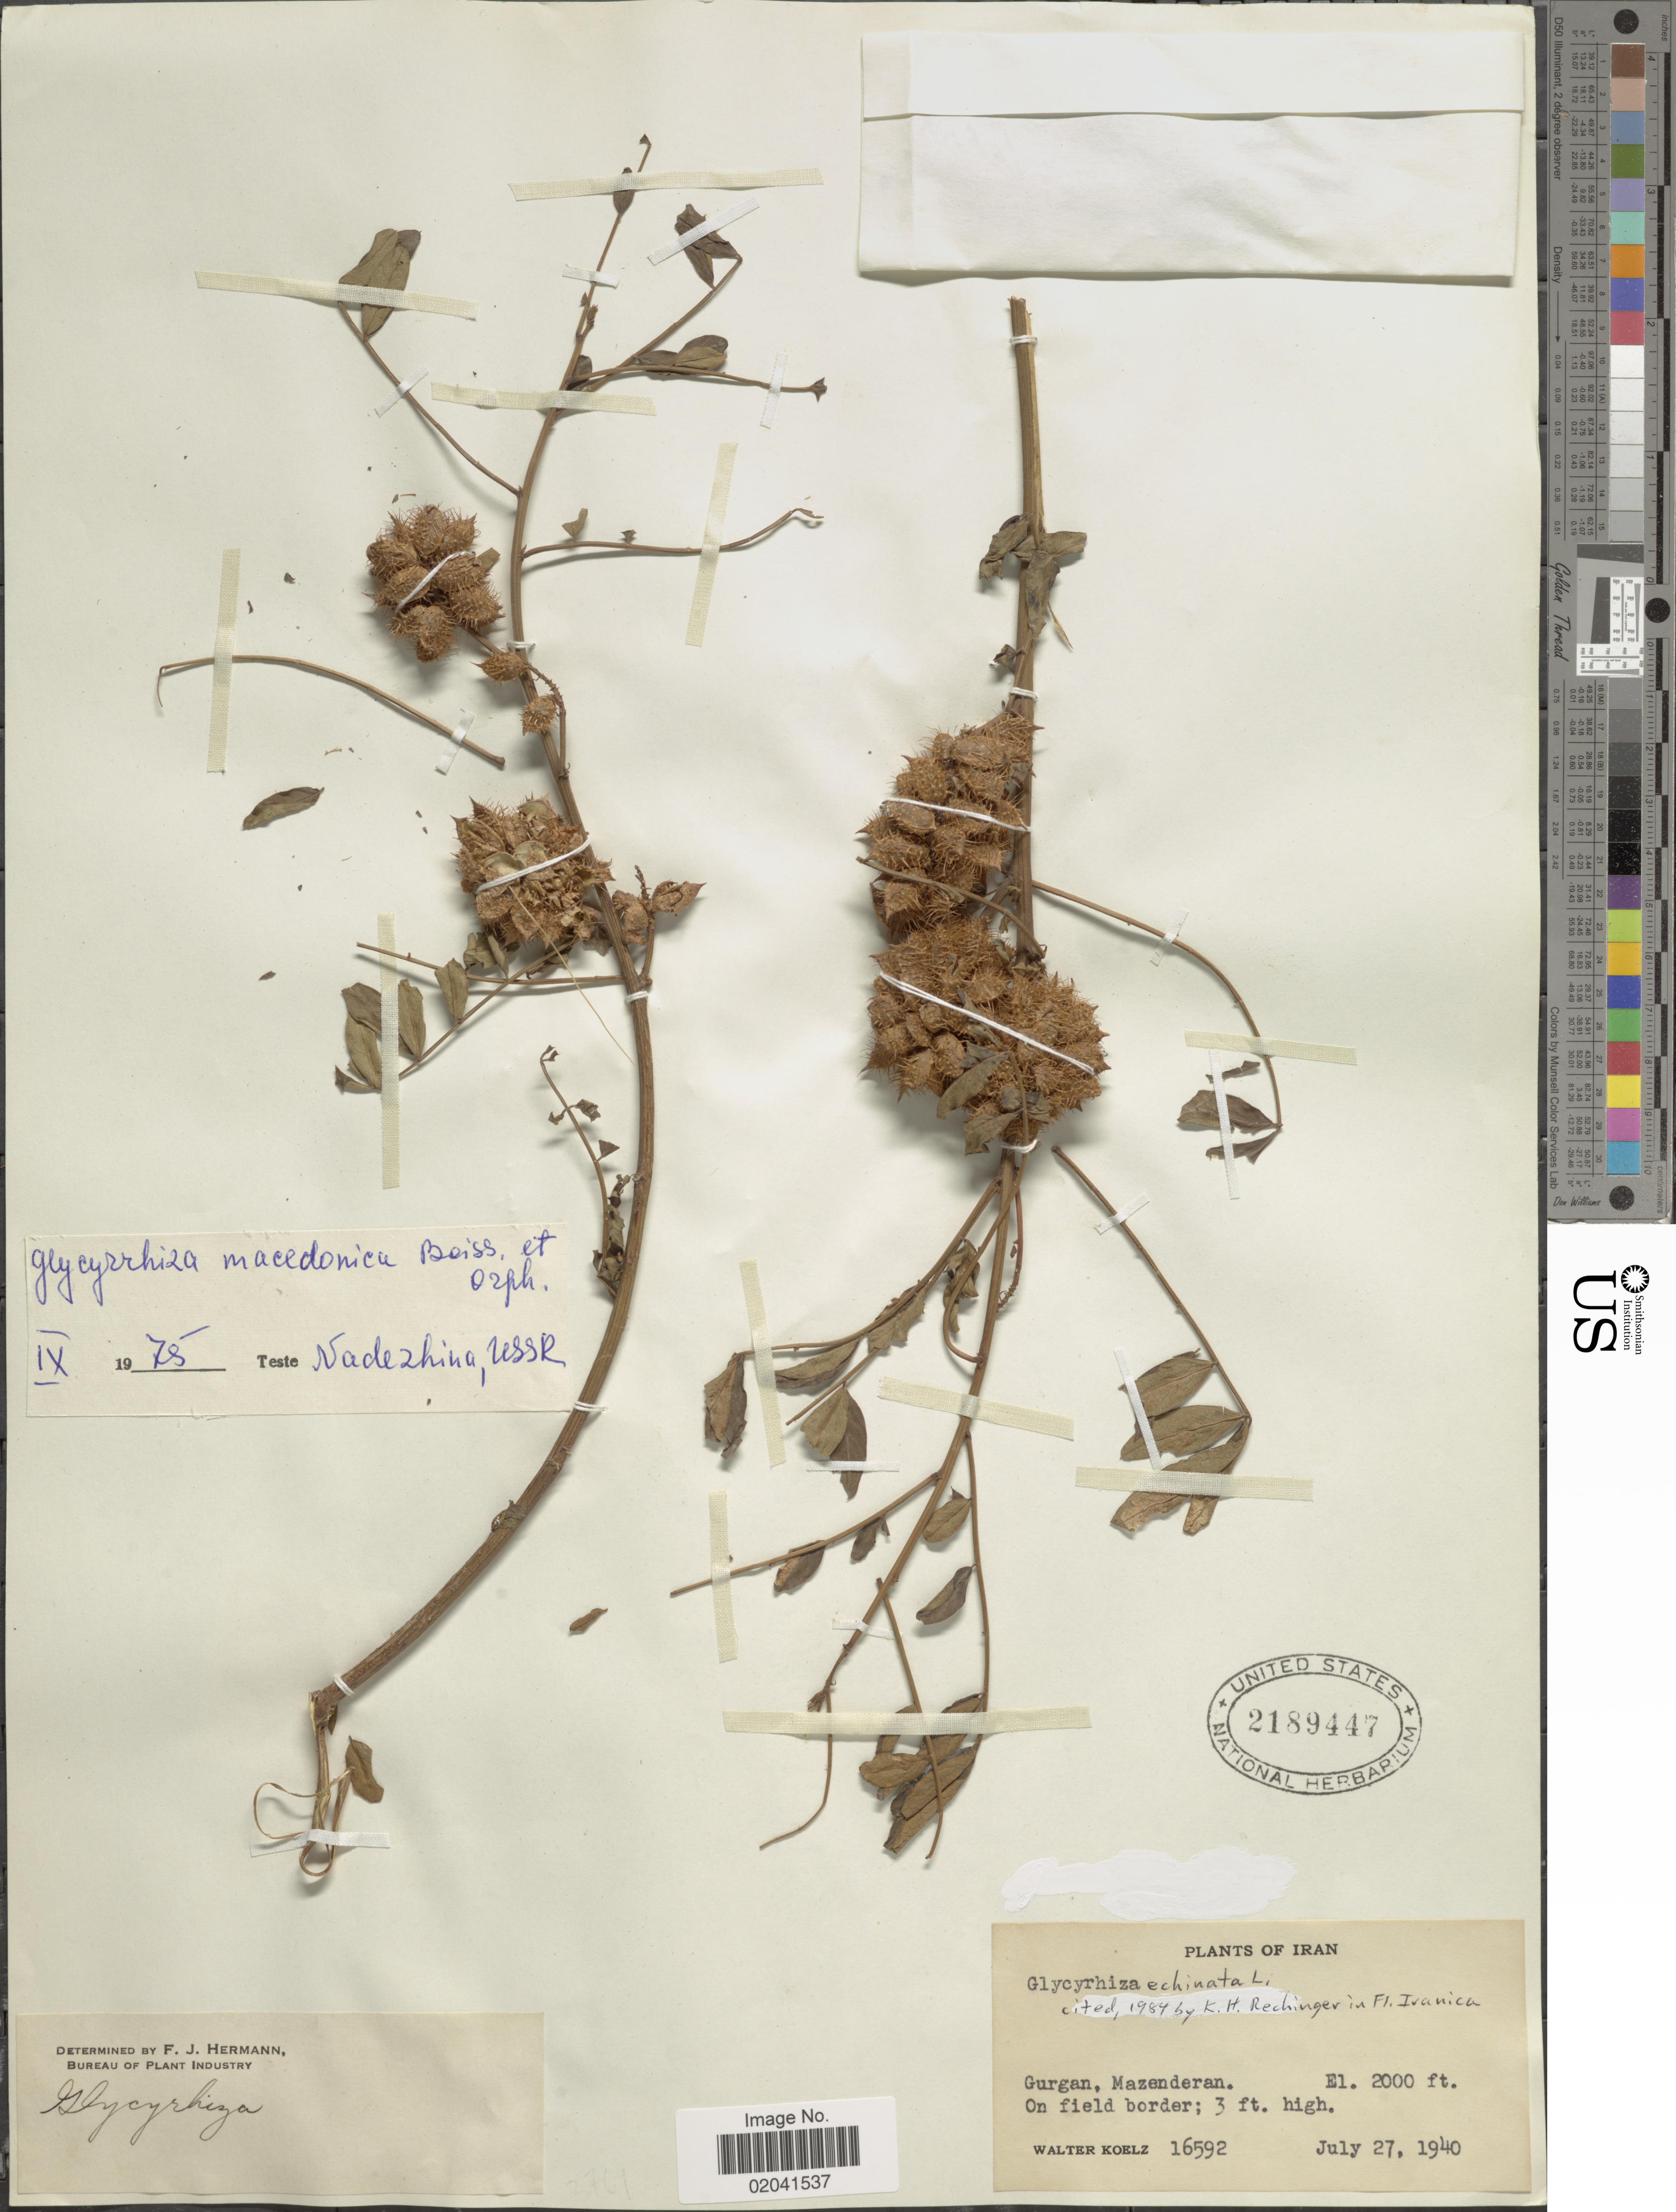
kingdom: Plantae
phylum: Tracheophyta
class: Magnoliopsida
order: Fabales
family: Fabaceae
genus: Glycyrrhiza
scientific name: Glycyrrhiza macedonica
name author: Boiss. & Orph.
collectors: W. N. Koelz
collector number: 16592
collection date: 1940-07-27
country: Iran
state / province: Mazandaran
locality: Gurgan, Mazenderan. On field border.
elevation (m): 610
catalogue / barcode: US 2189447